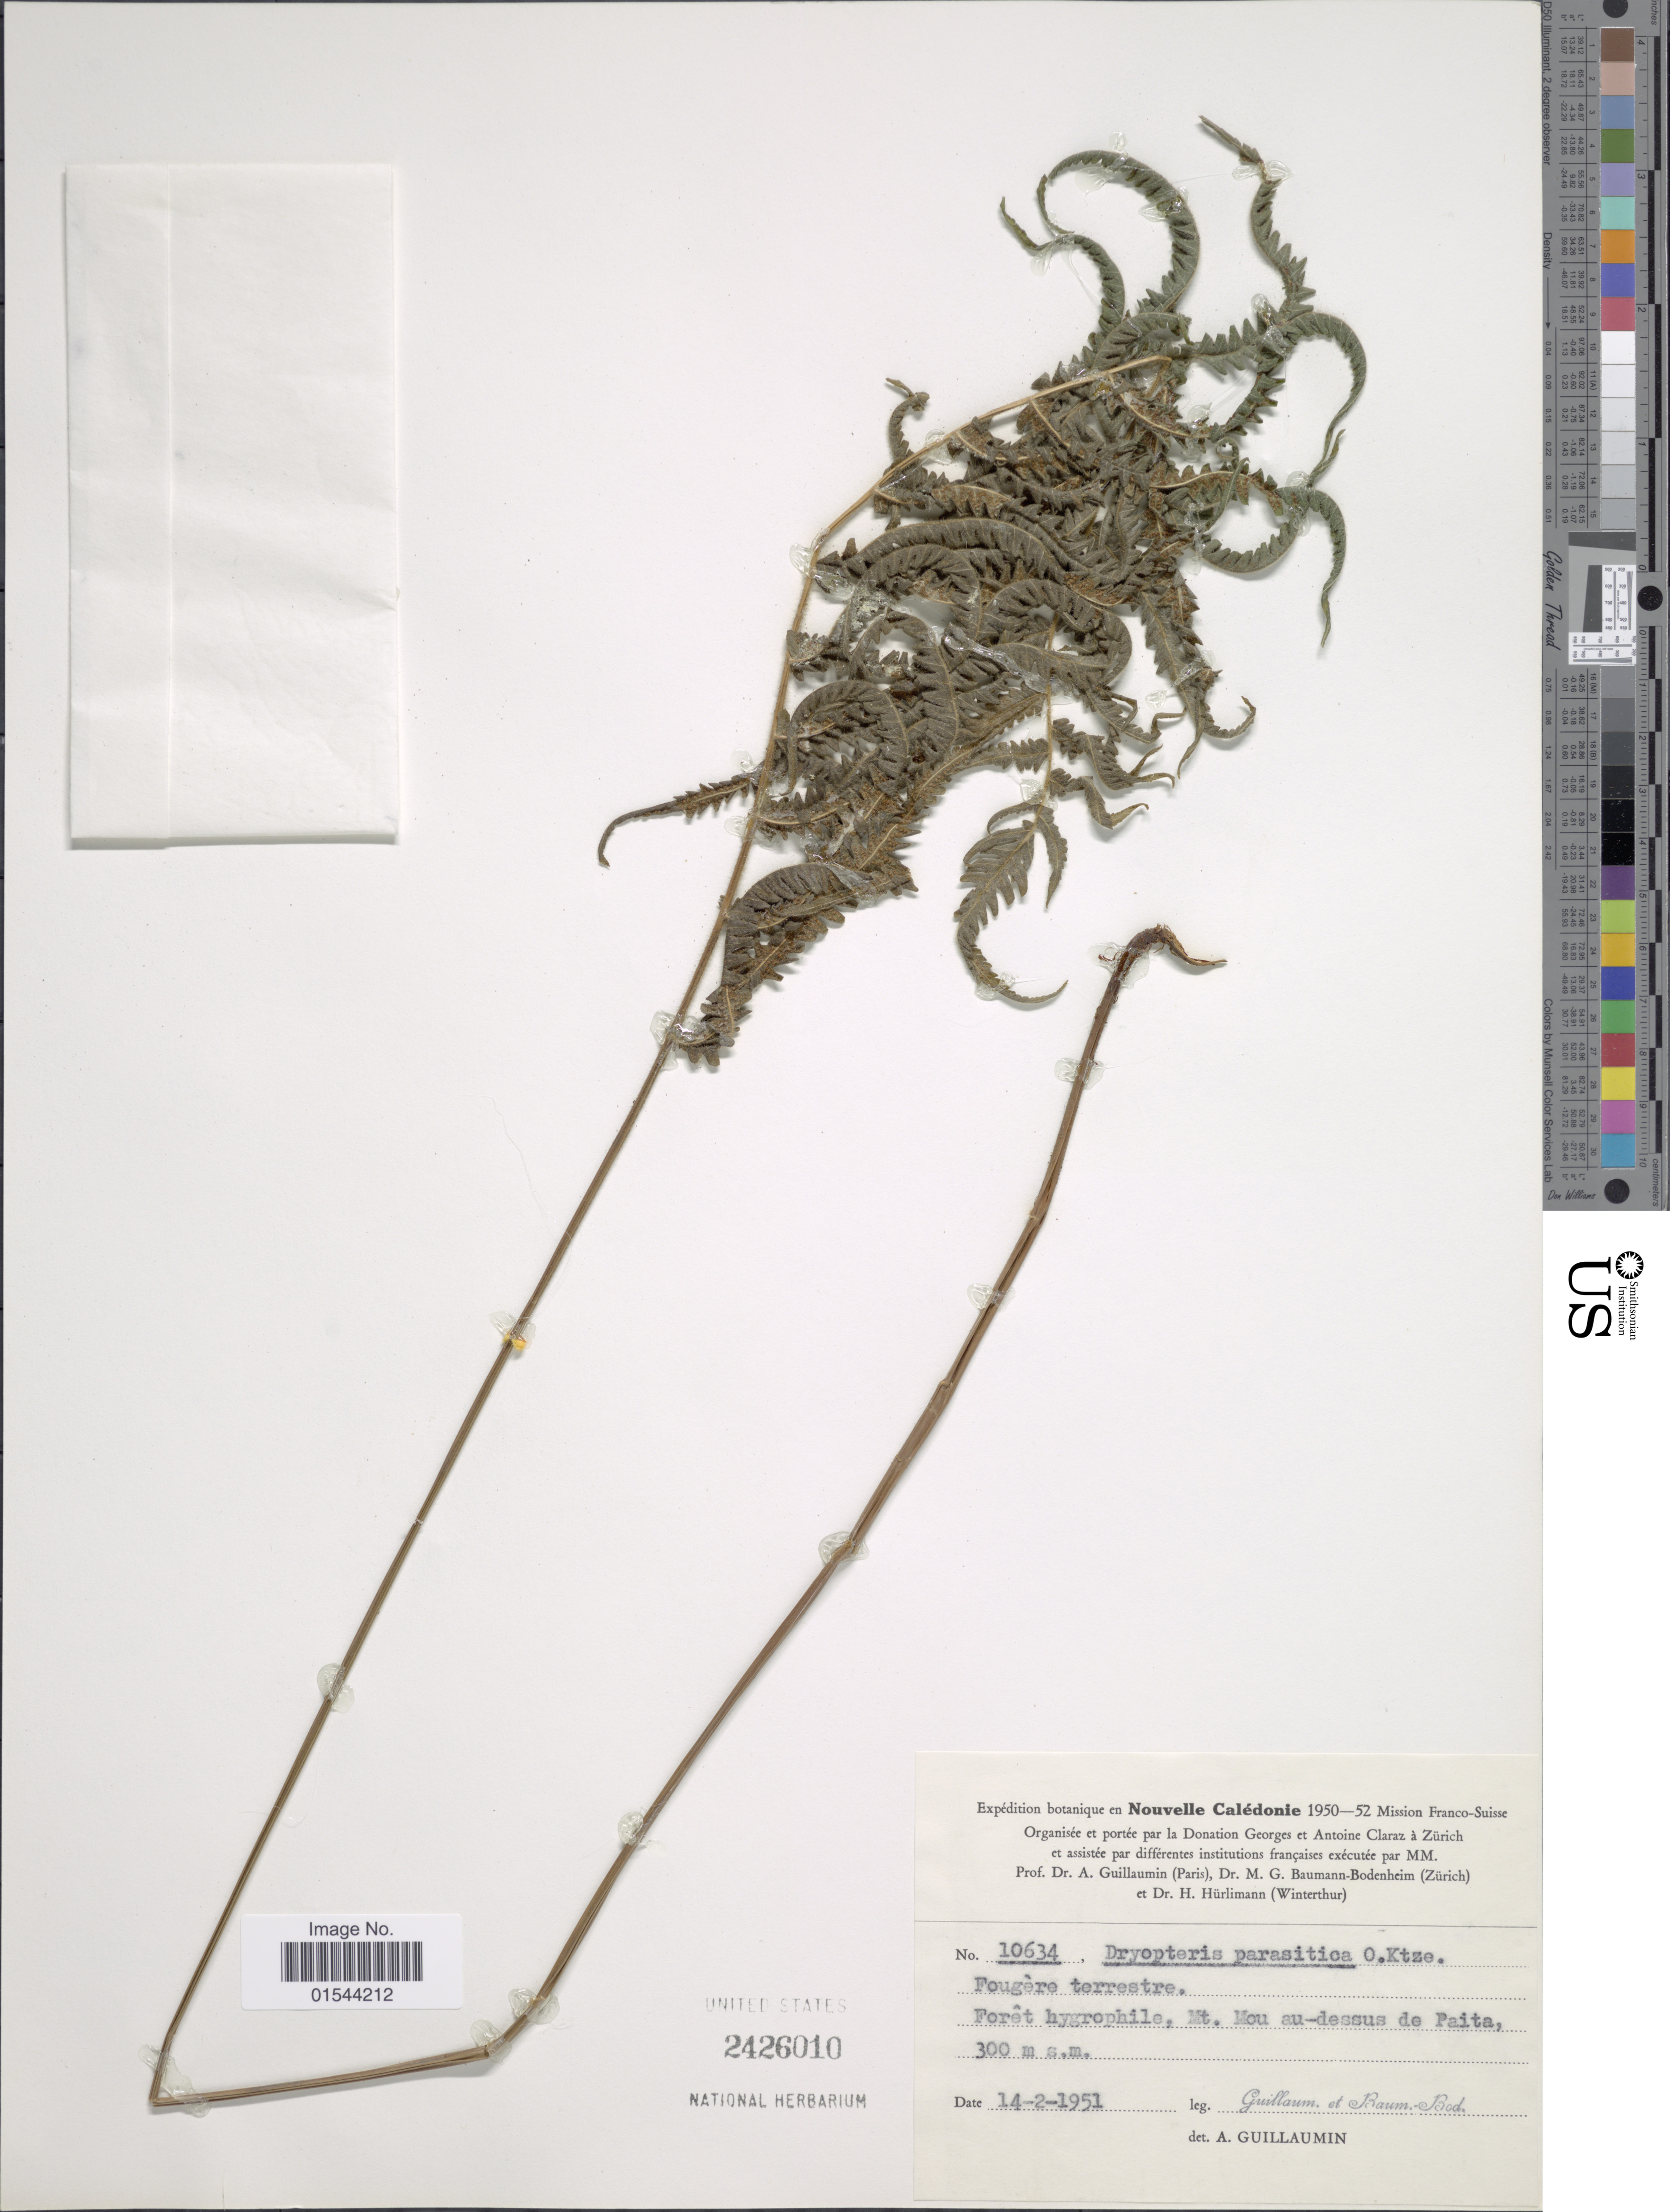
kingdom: Plantae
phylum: Tracheophyta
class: Polypodiopsida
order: Polypodiales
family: Thelypteridaceae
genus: Christella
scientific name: Christella parasitica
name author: (L.) H. Lév.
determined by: Wagner, W. L., (BOT), Smithsonian Institution - National Museum of Natural History (UNITED STATES)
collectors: A. Guillaumin & M. G. Baumann-Bodenheim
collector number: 10634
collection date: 1951-02-14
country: New Caledonia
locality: Forêt hygrophile, Mt. Mou au-dessus de Paita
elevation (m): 300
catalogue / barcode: US 2426010